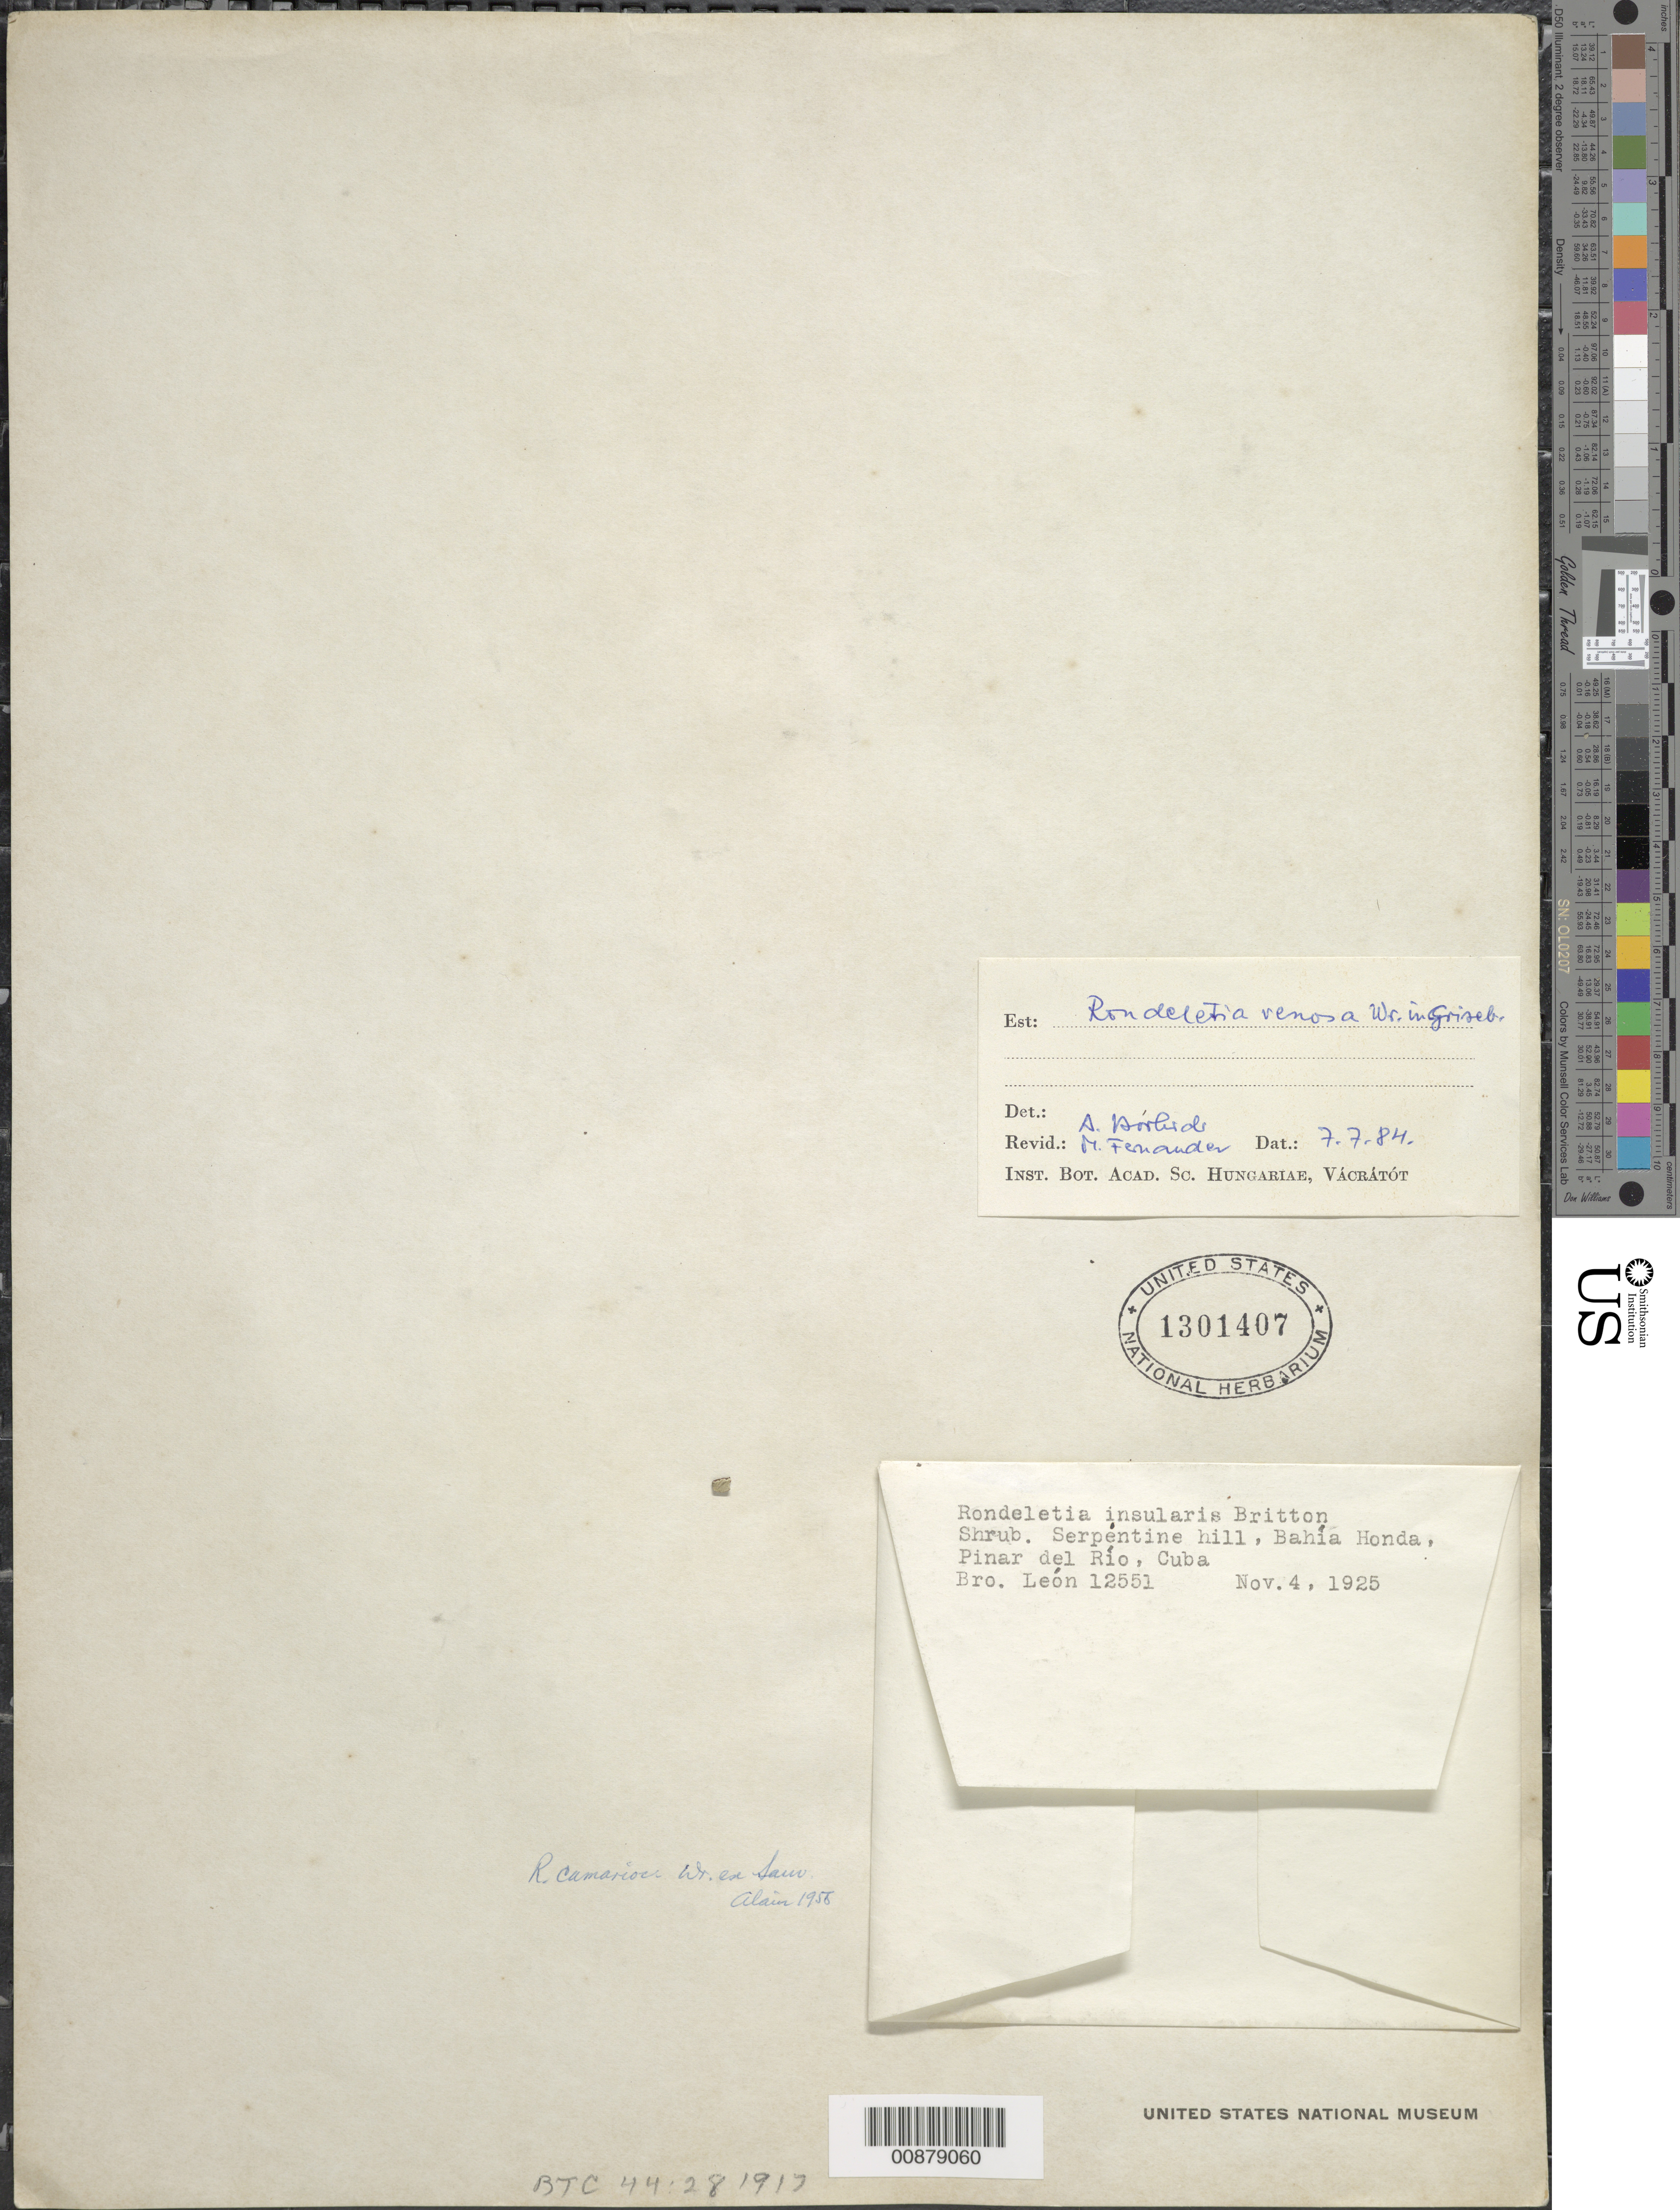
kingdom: Plantae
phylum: Tracheophyta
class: Magnoliopsida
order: Gentianales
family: Rubiaceae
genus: Rondeletia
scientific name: Rondeletia venosa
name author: Griseb.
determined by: Borhidi, Attila L.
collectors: Bro. León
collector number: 12551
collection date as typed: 04 Nov 1925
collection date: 1925-11-04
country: Cuba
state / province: Pinar del Rio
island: Cuba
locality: Bahia Honda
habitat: Serpentine hill.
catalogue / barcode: US 1301407